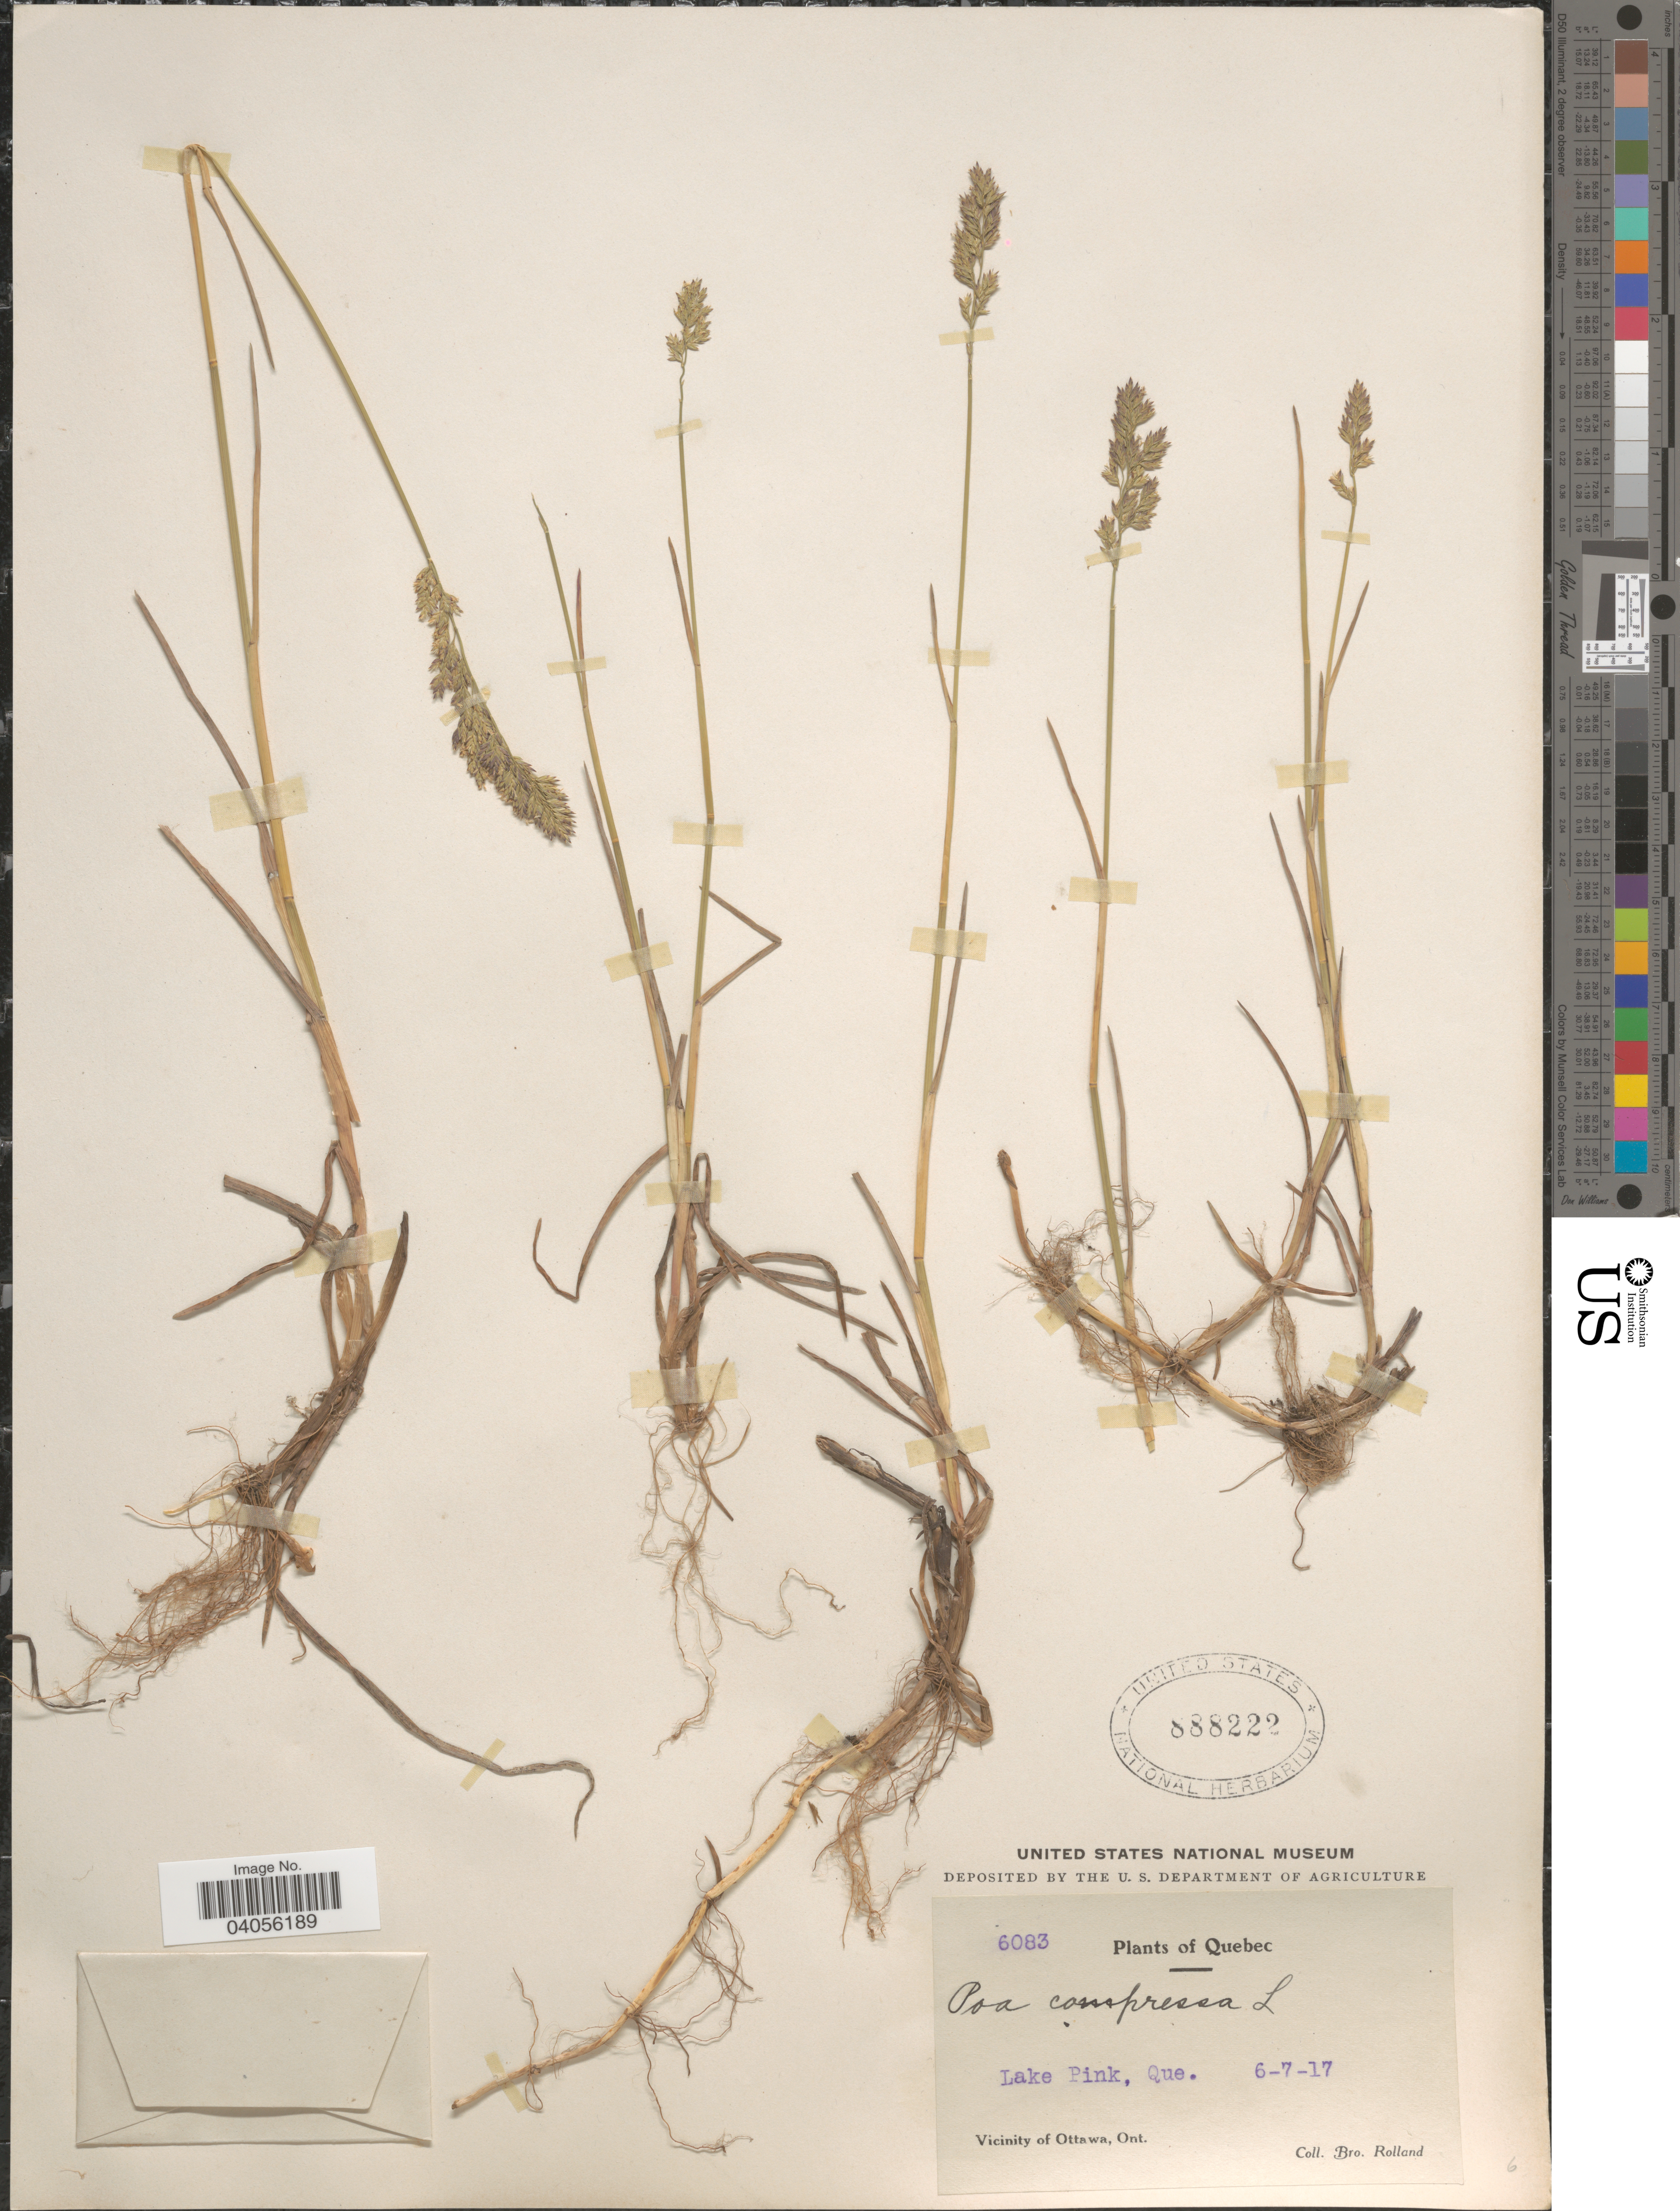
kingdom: Plantae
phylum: Tracheophyta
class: Liliopsida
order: Poales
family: Poaceae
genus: Poa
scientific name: Poa compressa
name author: L.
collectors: B. Rolland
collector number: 6083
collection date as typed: Transcribed d/m/y: 6/7/17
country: Canada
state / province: Quebec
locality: Lake Pink.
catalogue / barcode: US 888222